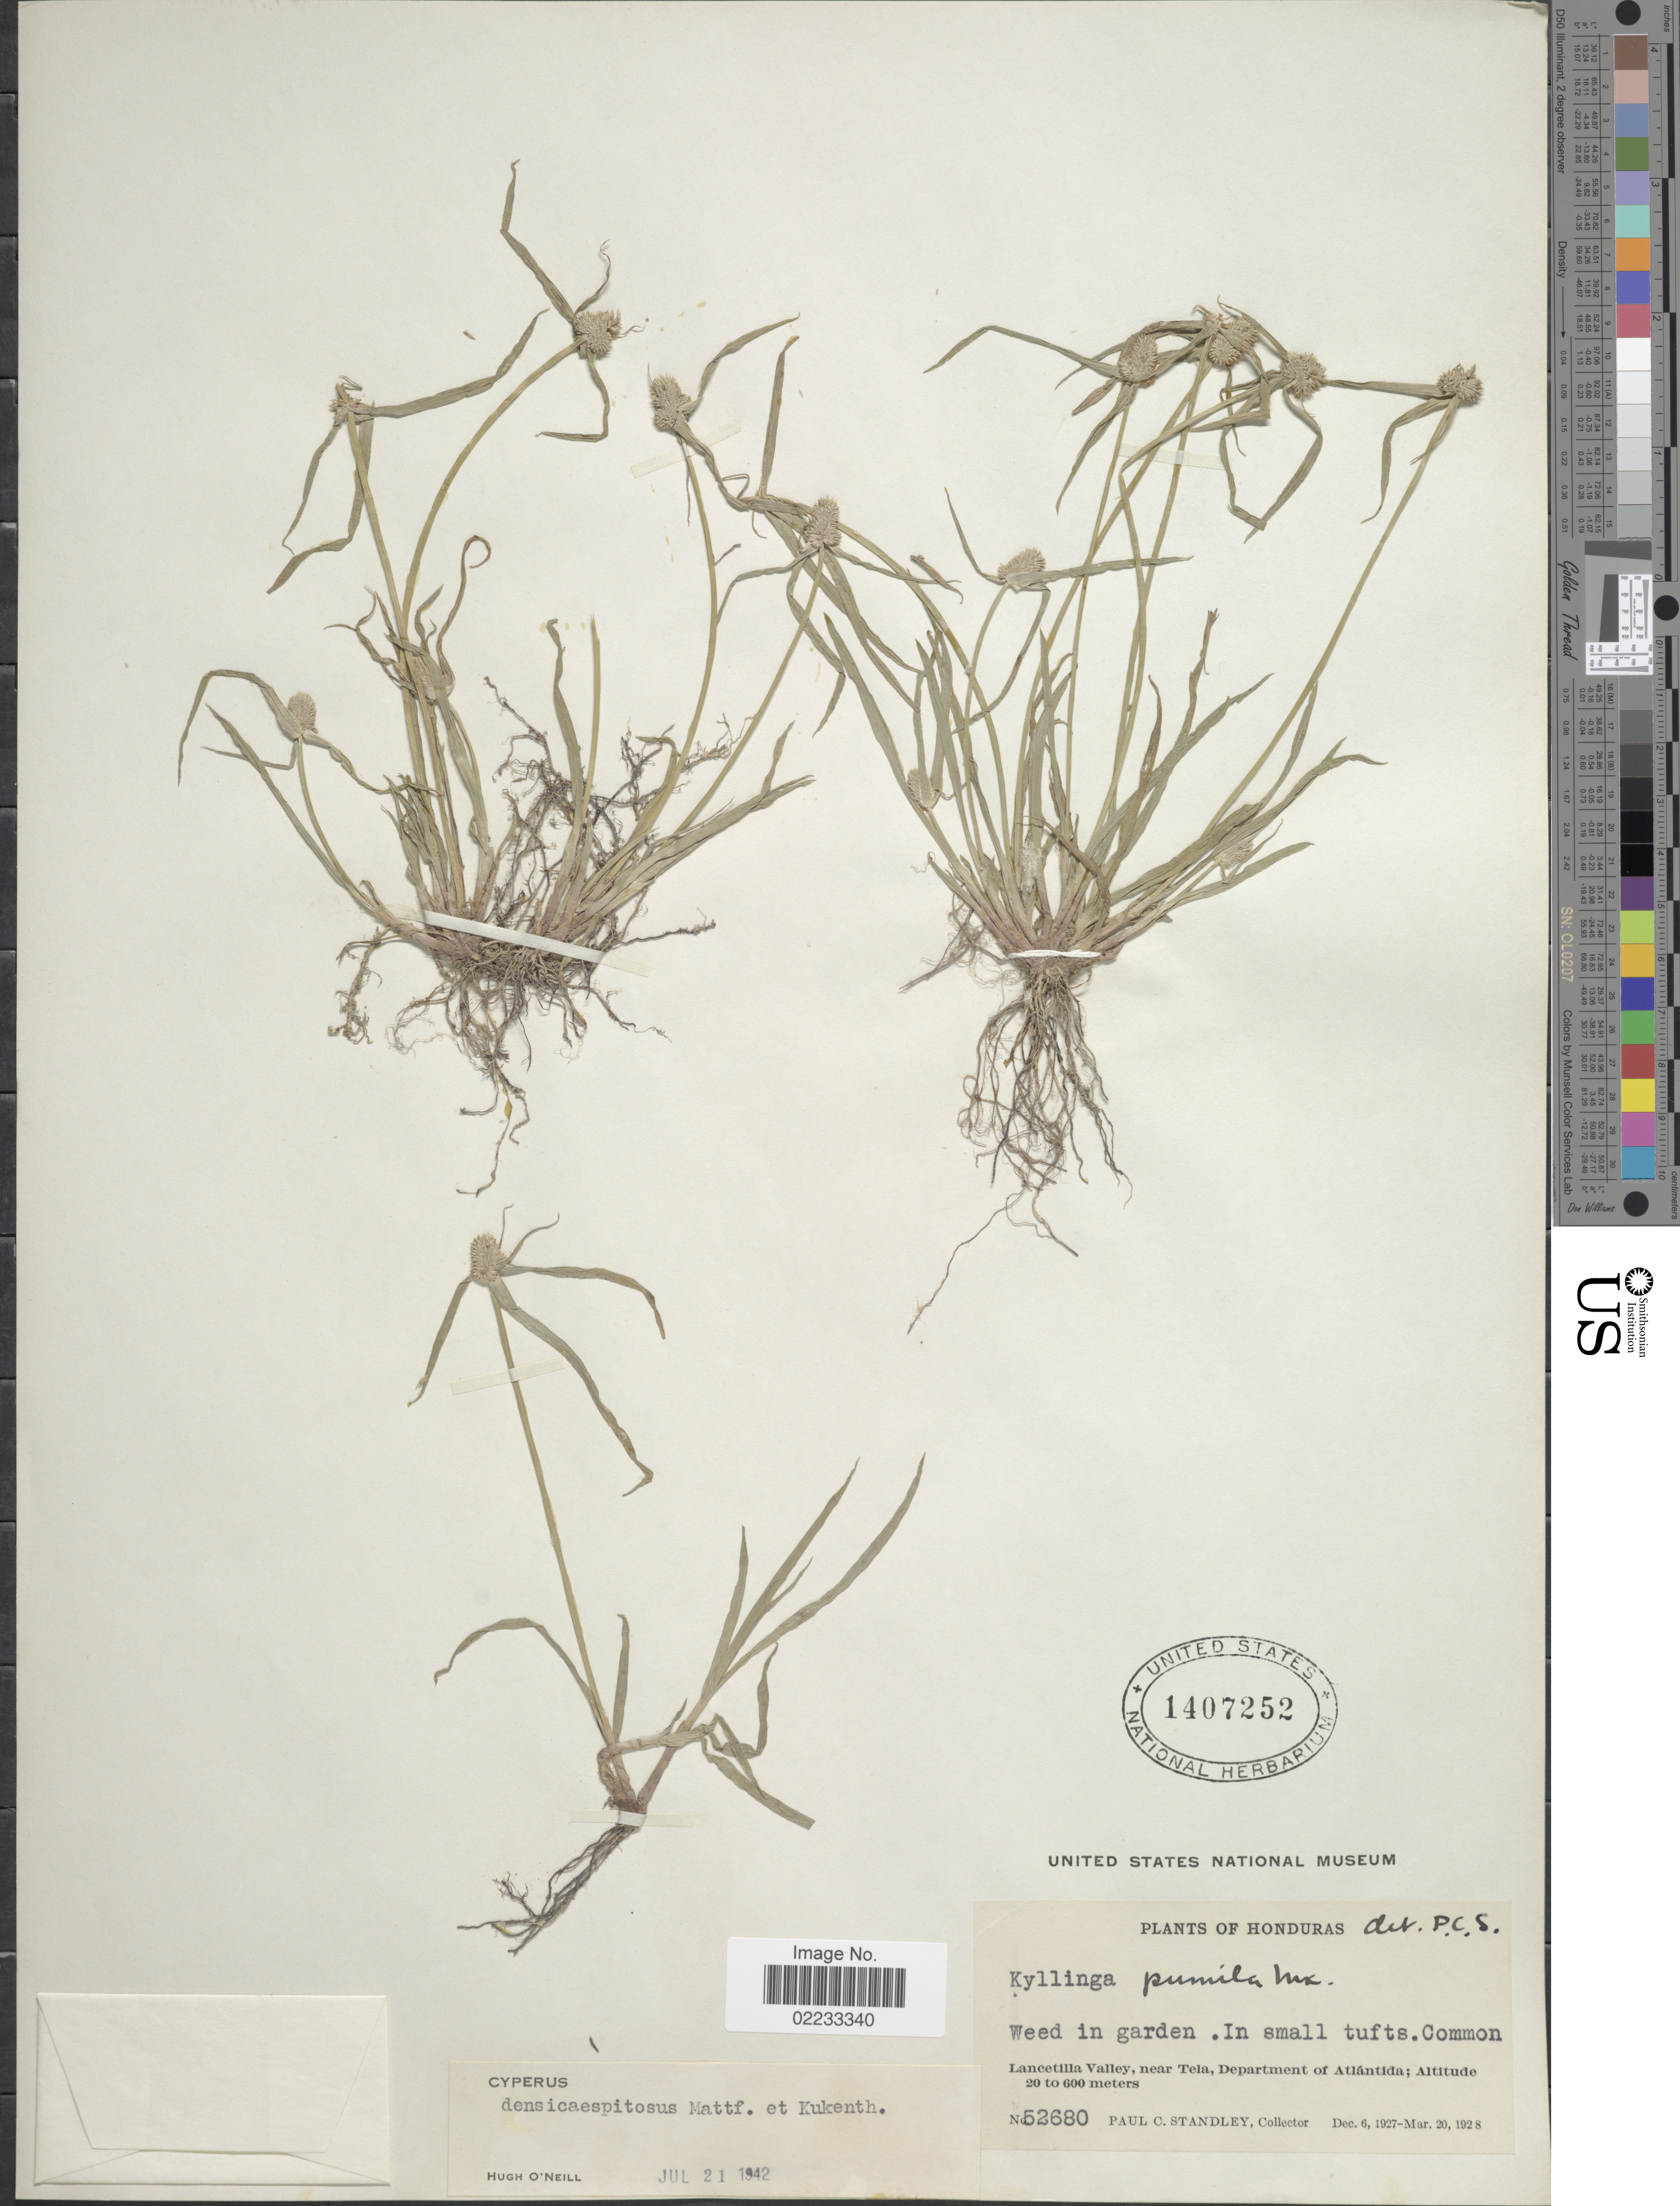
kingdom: Plantae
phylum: Tracheophyta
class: Liliopsida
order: Poales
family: Cyperaceae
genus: Cyperus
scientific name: Cyperus hortensis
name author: (Salzm. ex Steud.) Dorr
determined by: Strong, Mark T., (BOT), Smithsonian Institution - National Museum of Natural History (UNITED STATES)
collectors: P. C. Standley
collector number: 52680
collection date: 1927-12-06/1928-03-20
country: Honduras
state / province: Atlántida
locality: Weed in garden, Lancetilla Valley, near Tela.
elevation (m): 20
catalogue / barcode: US 1407252